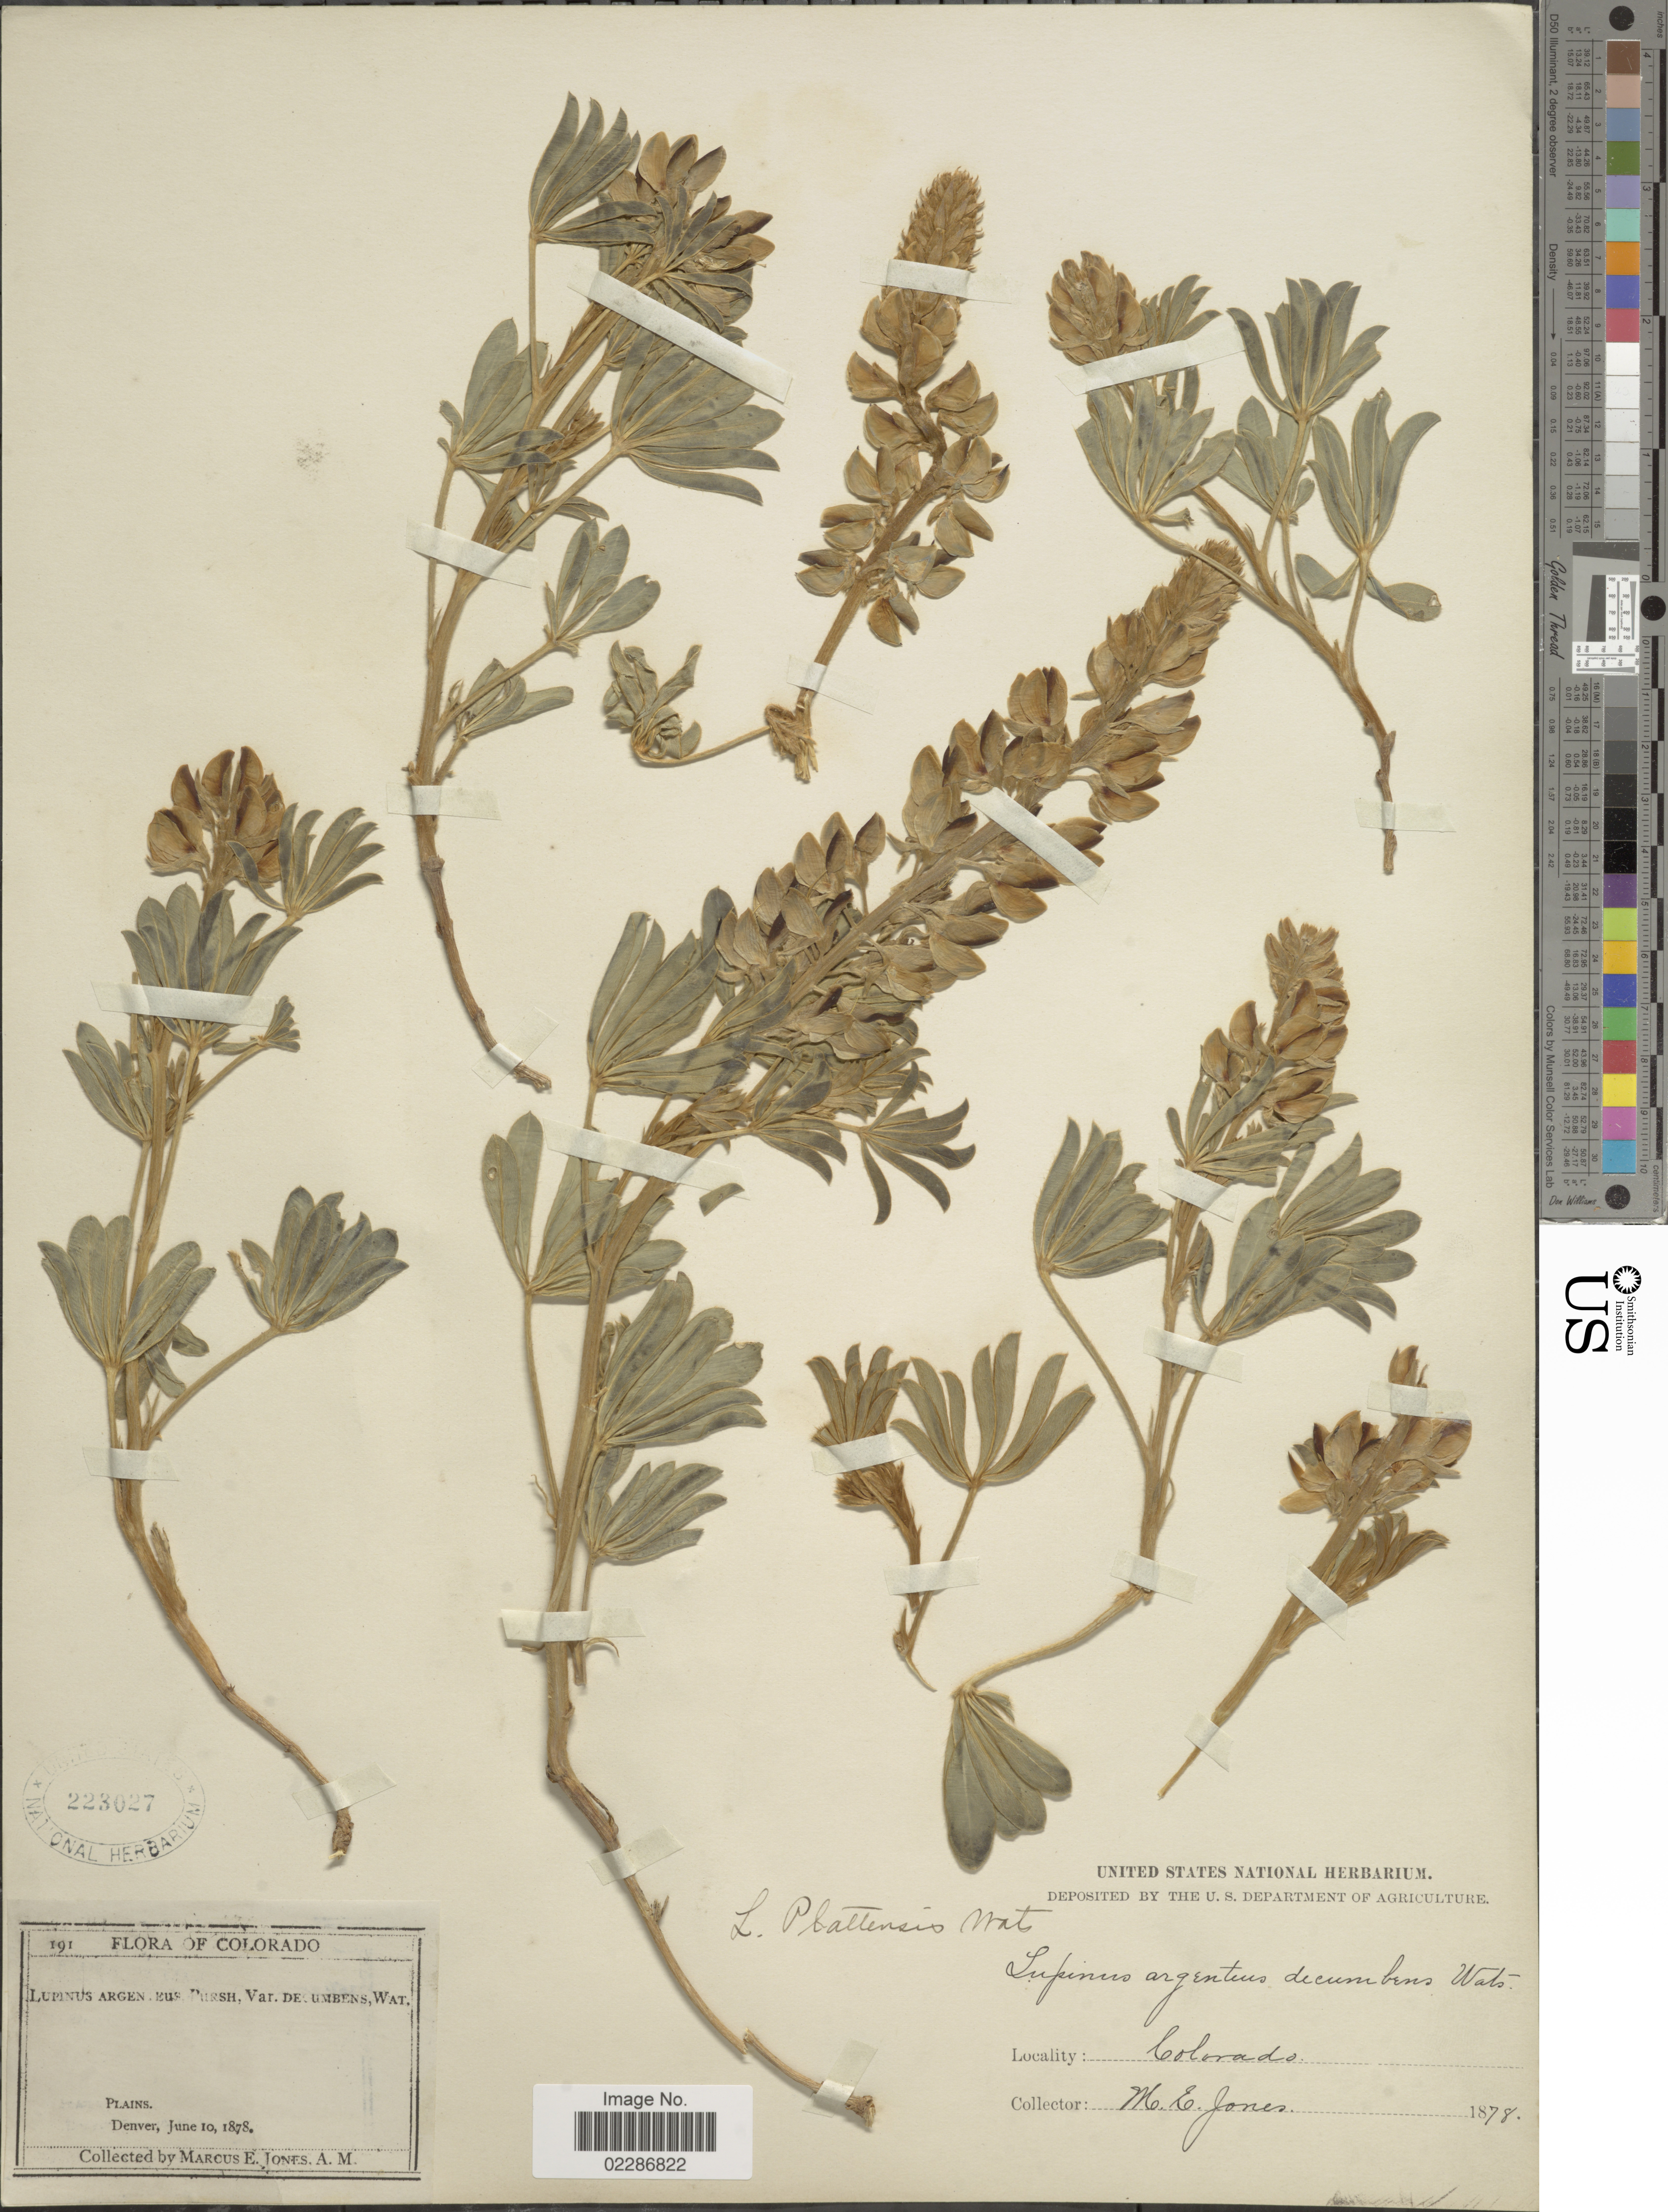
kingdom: Plantae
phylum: Tracheophyta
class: Magnoliopsida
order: Fabales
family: Fabaceae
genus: Lupinus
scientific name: Lupinus plattensis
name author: S. Watson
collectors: M. E. Jones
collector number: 191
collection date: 1878-06-10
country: United States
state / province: Colorado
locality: Plains, Denver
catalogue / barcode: US 223027